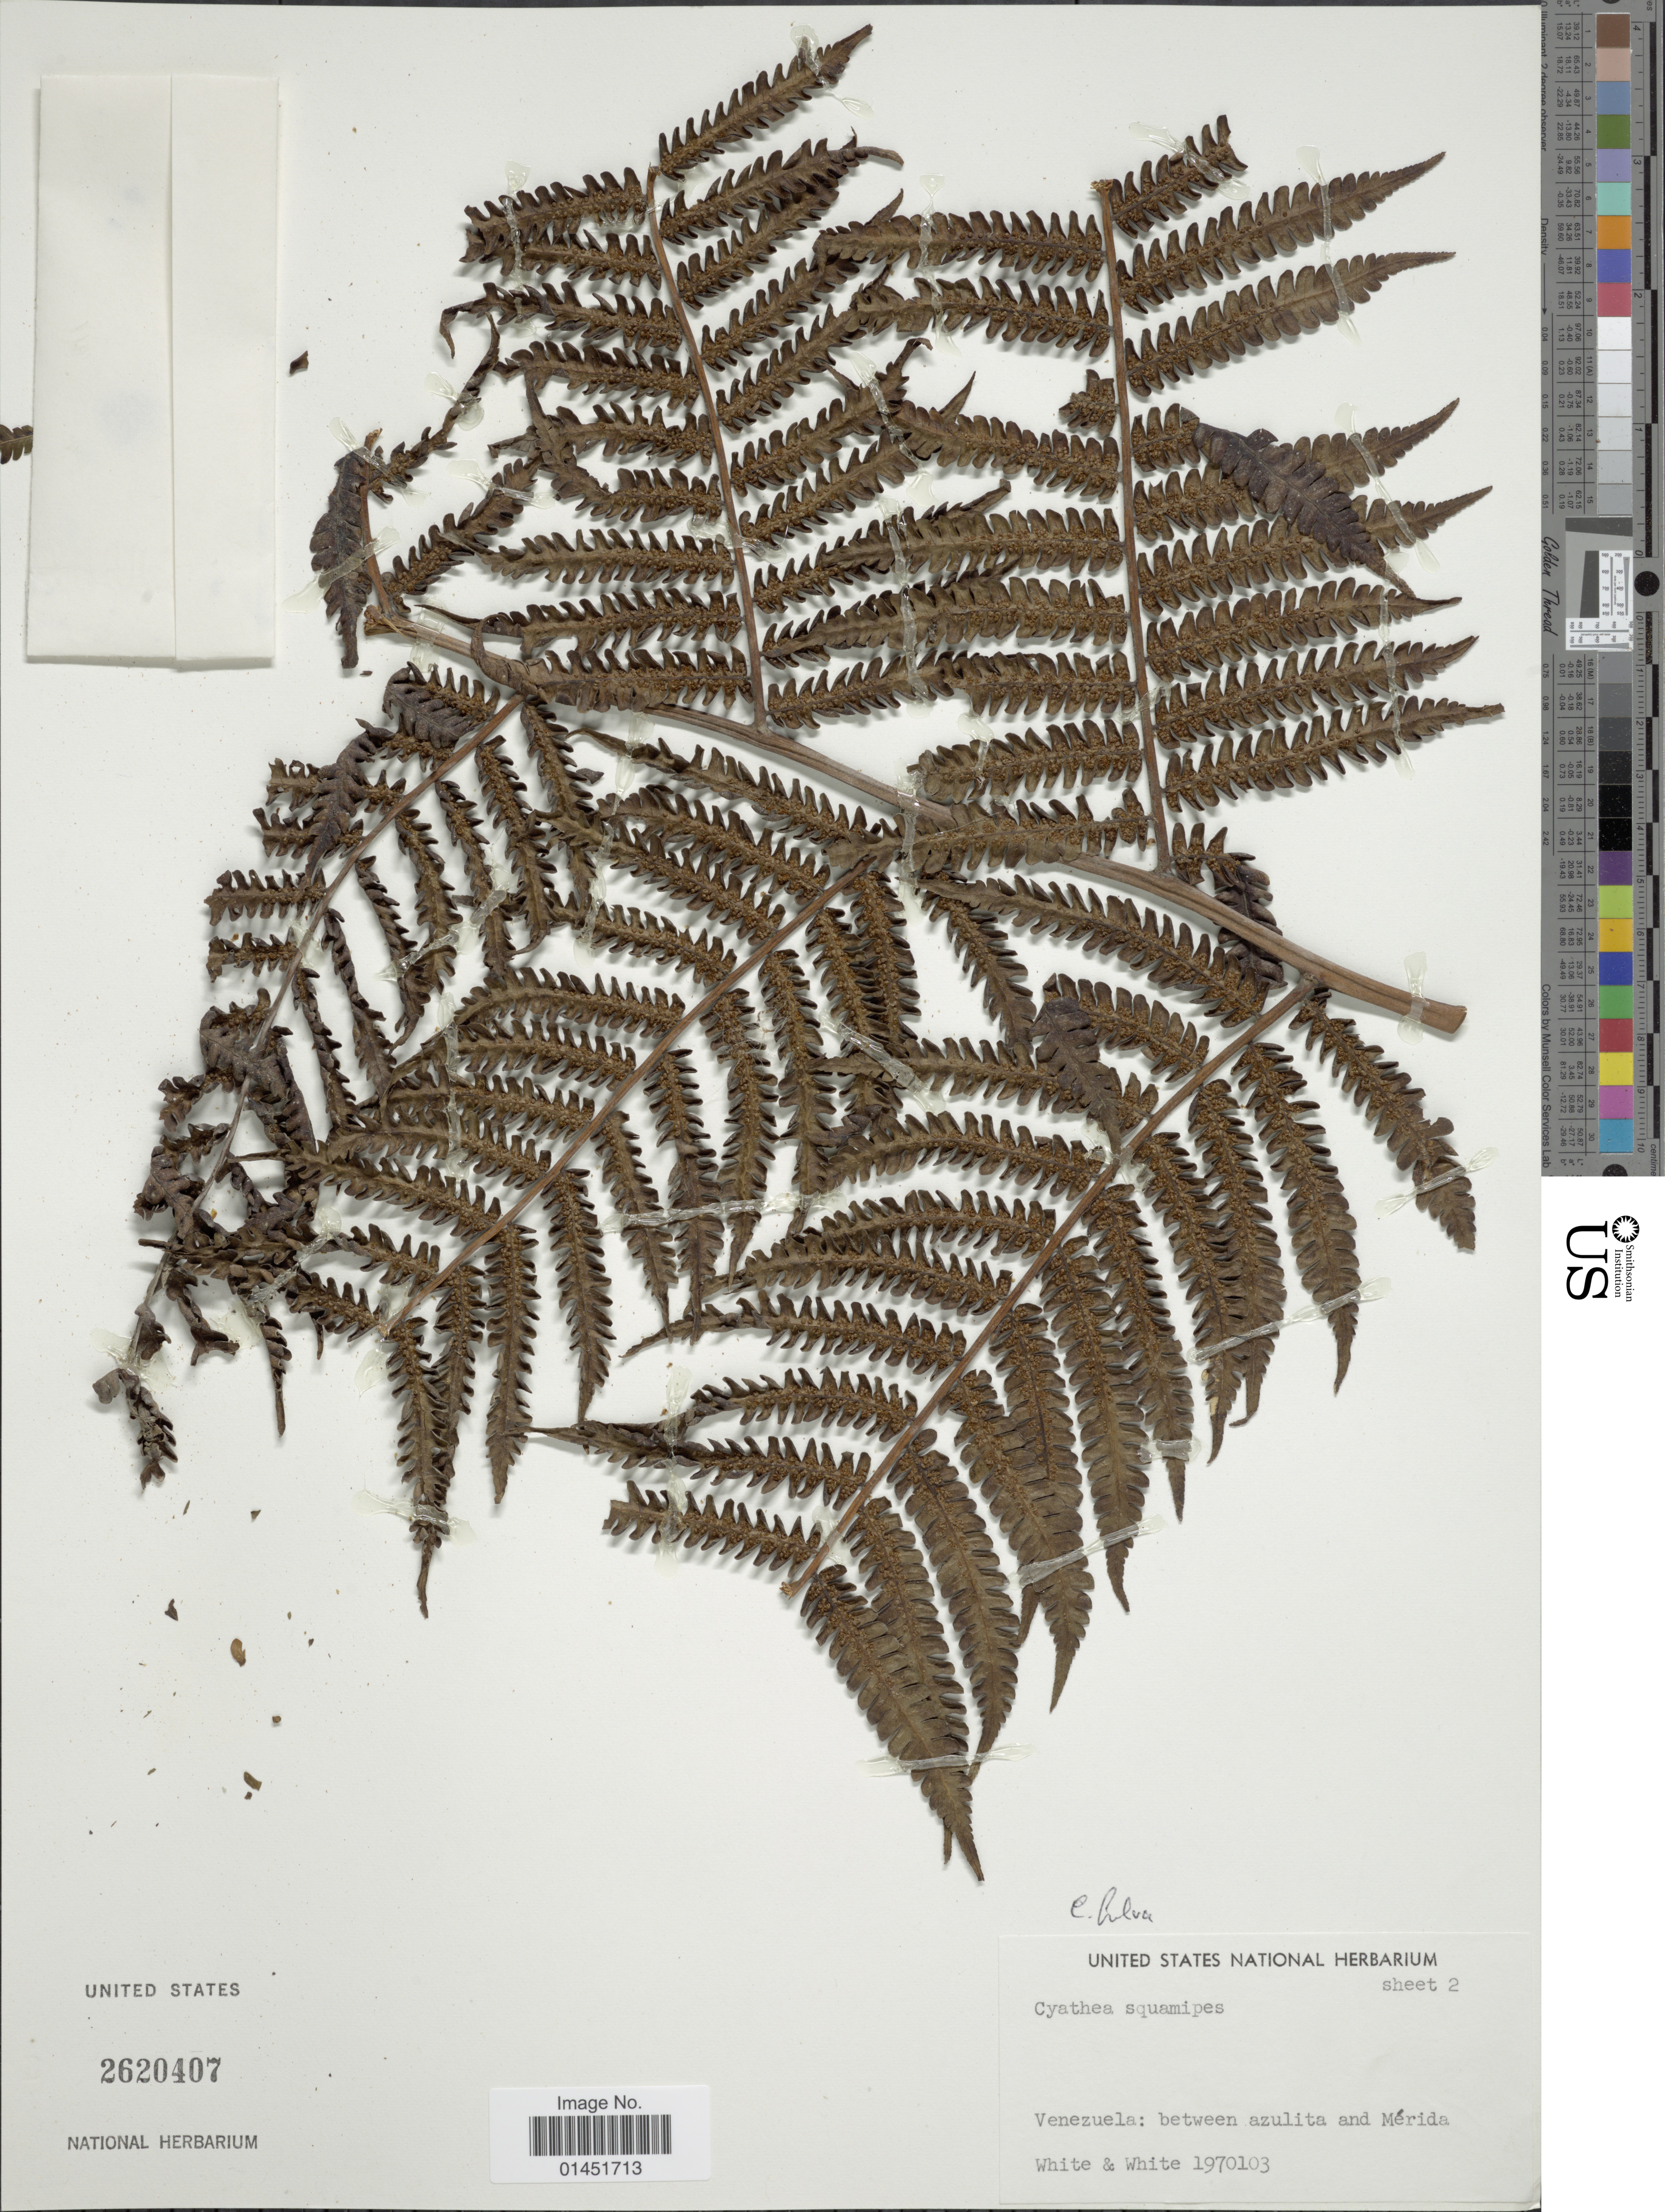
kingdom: Plantae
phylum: Tracheophyta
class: Polypodiopsida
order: Cyatheales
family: Cyatheaceae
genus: Cyathea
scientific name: Cyathea fulva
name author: (M. Martens & Galeotti) Fée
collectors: O. E. White & O. E. White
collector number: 1970103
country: Venezuela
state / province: Mérida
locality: Between azulita and Merida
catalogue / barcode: US 2620407